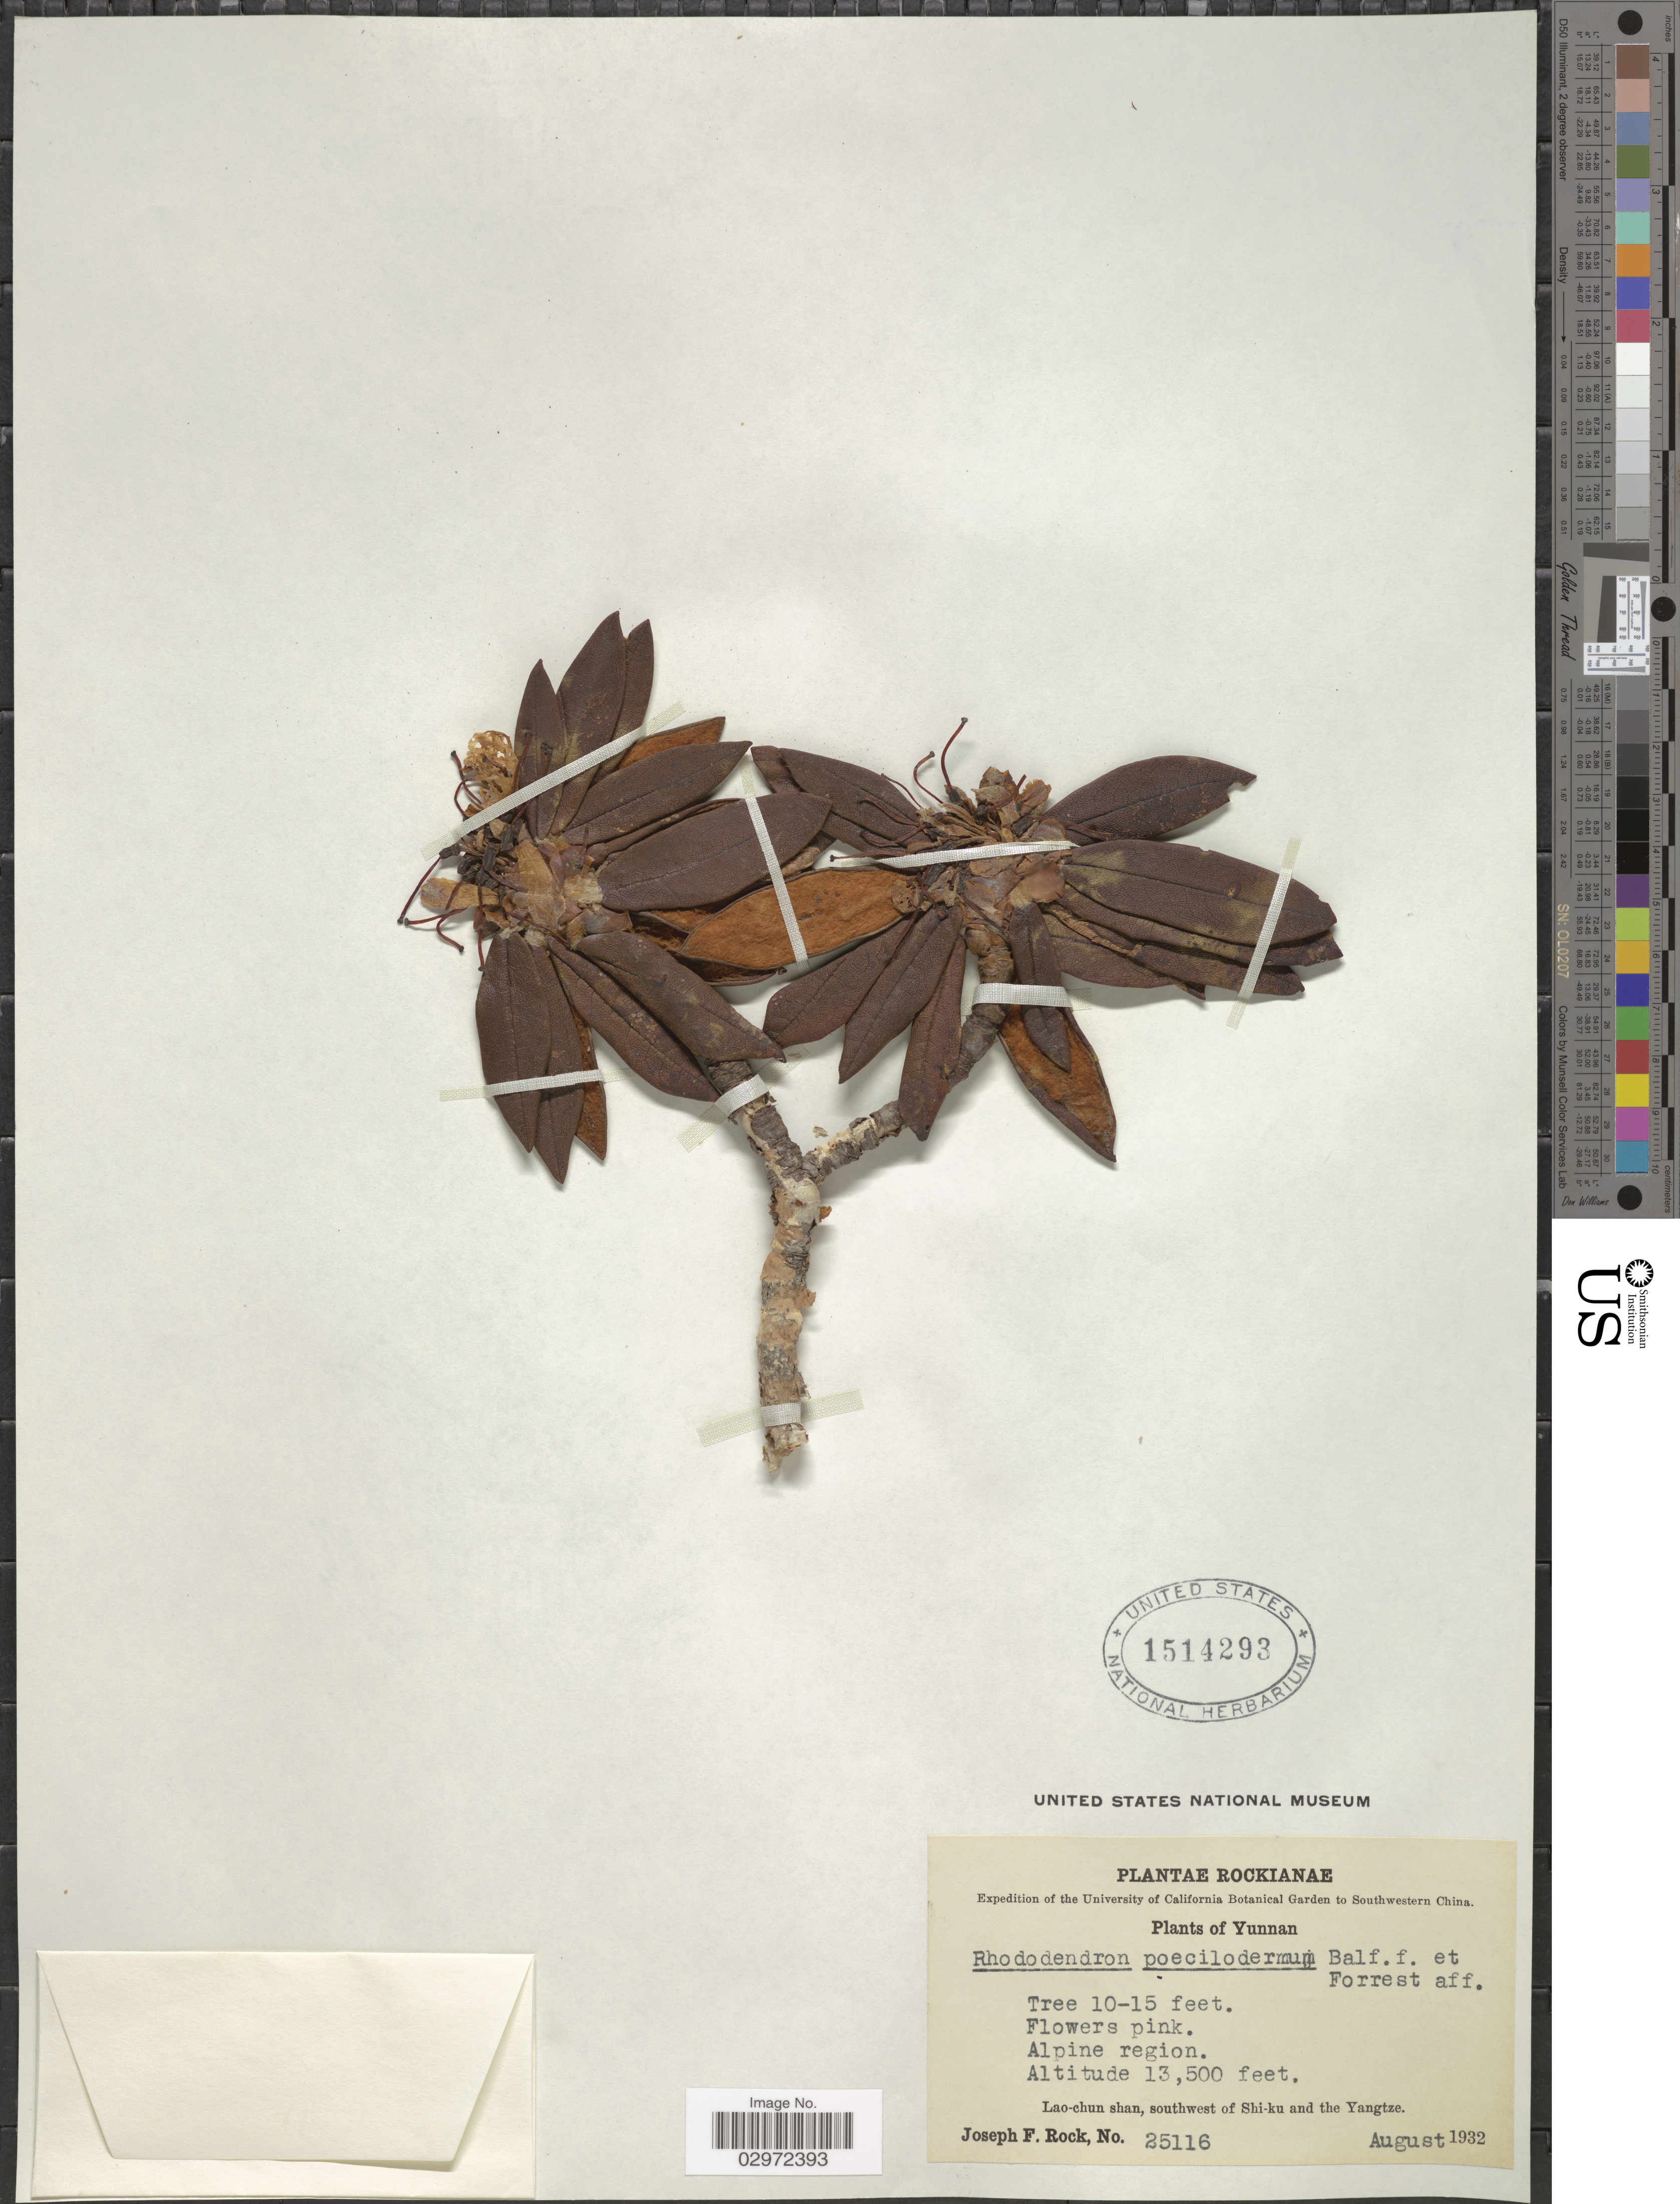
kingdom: Plantae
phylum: Tracheophyta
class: Magnoliopsida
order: Ericales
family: Ericaceae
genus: Rhododendron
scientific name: Rhododendron poecilodermum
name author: Balf. f. & Forrest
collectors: J. F. Rock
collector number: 25116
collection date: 1932-08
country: China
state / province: Yunnan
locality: Southwestern China, Alpine region, Lao-chun shan, southwest of Shi-ku and the Yangtze.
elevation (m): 4115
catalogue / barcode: US 1514293